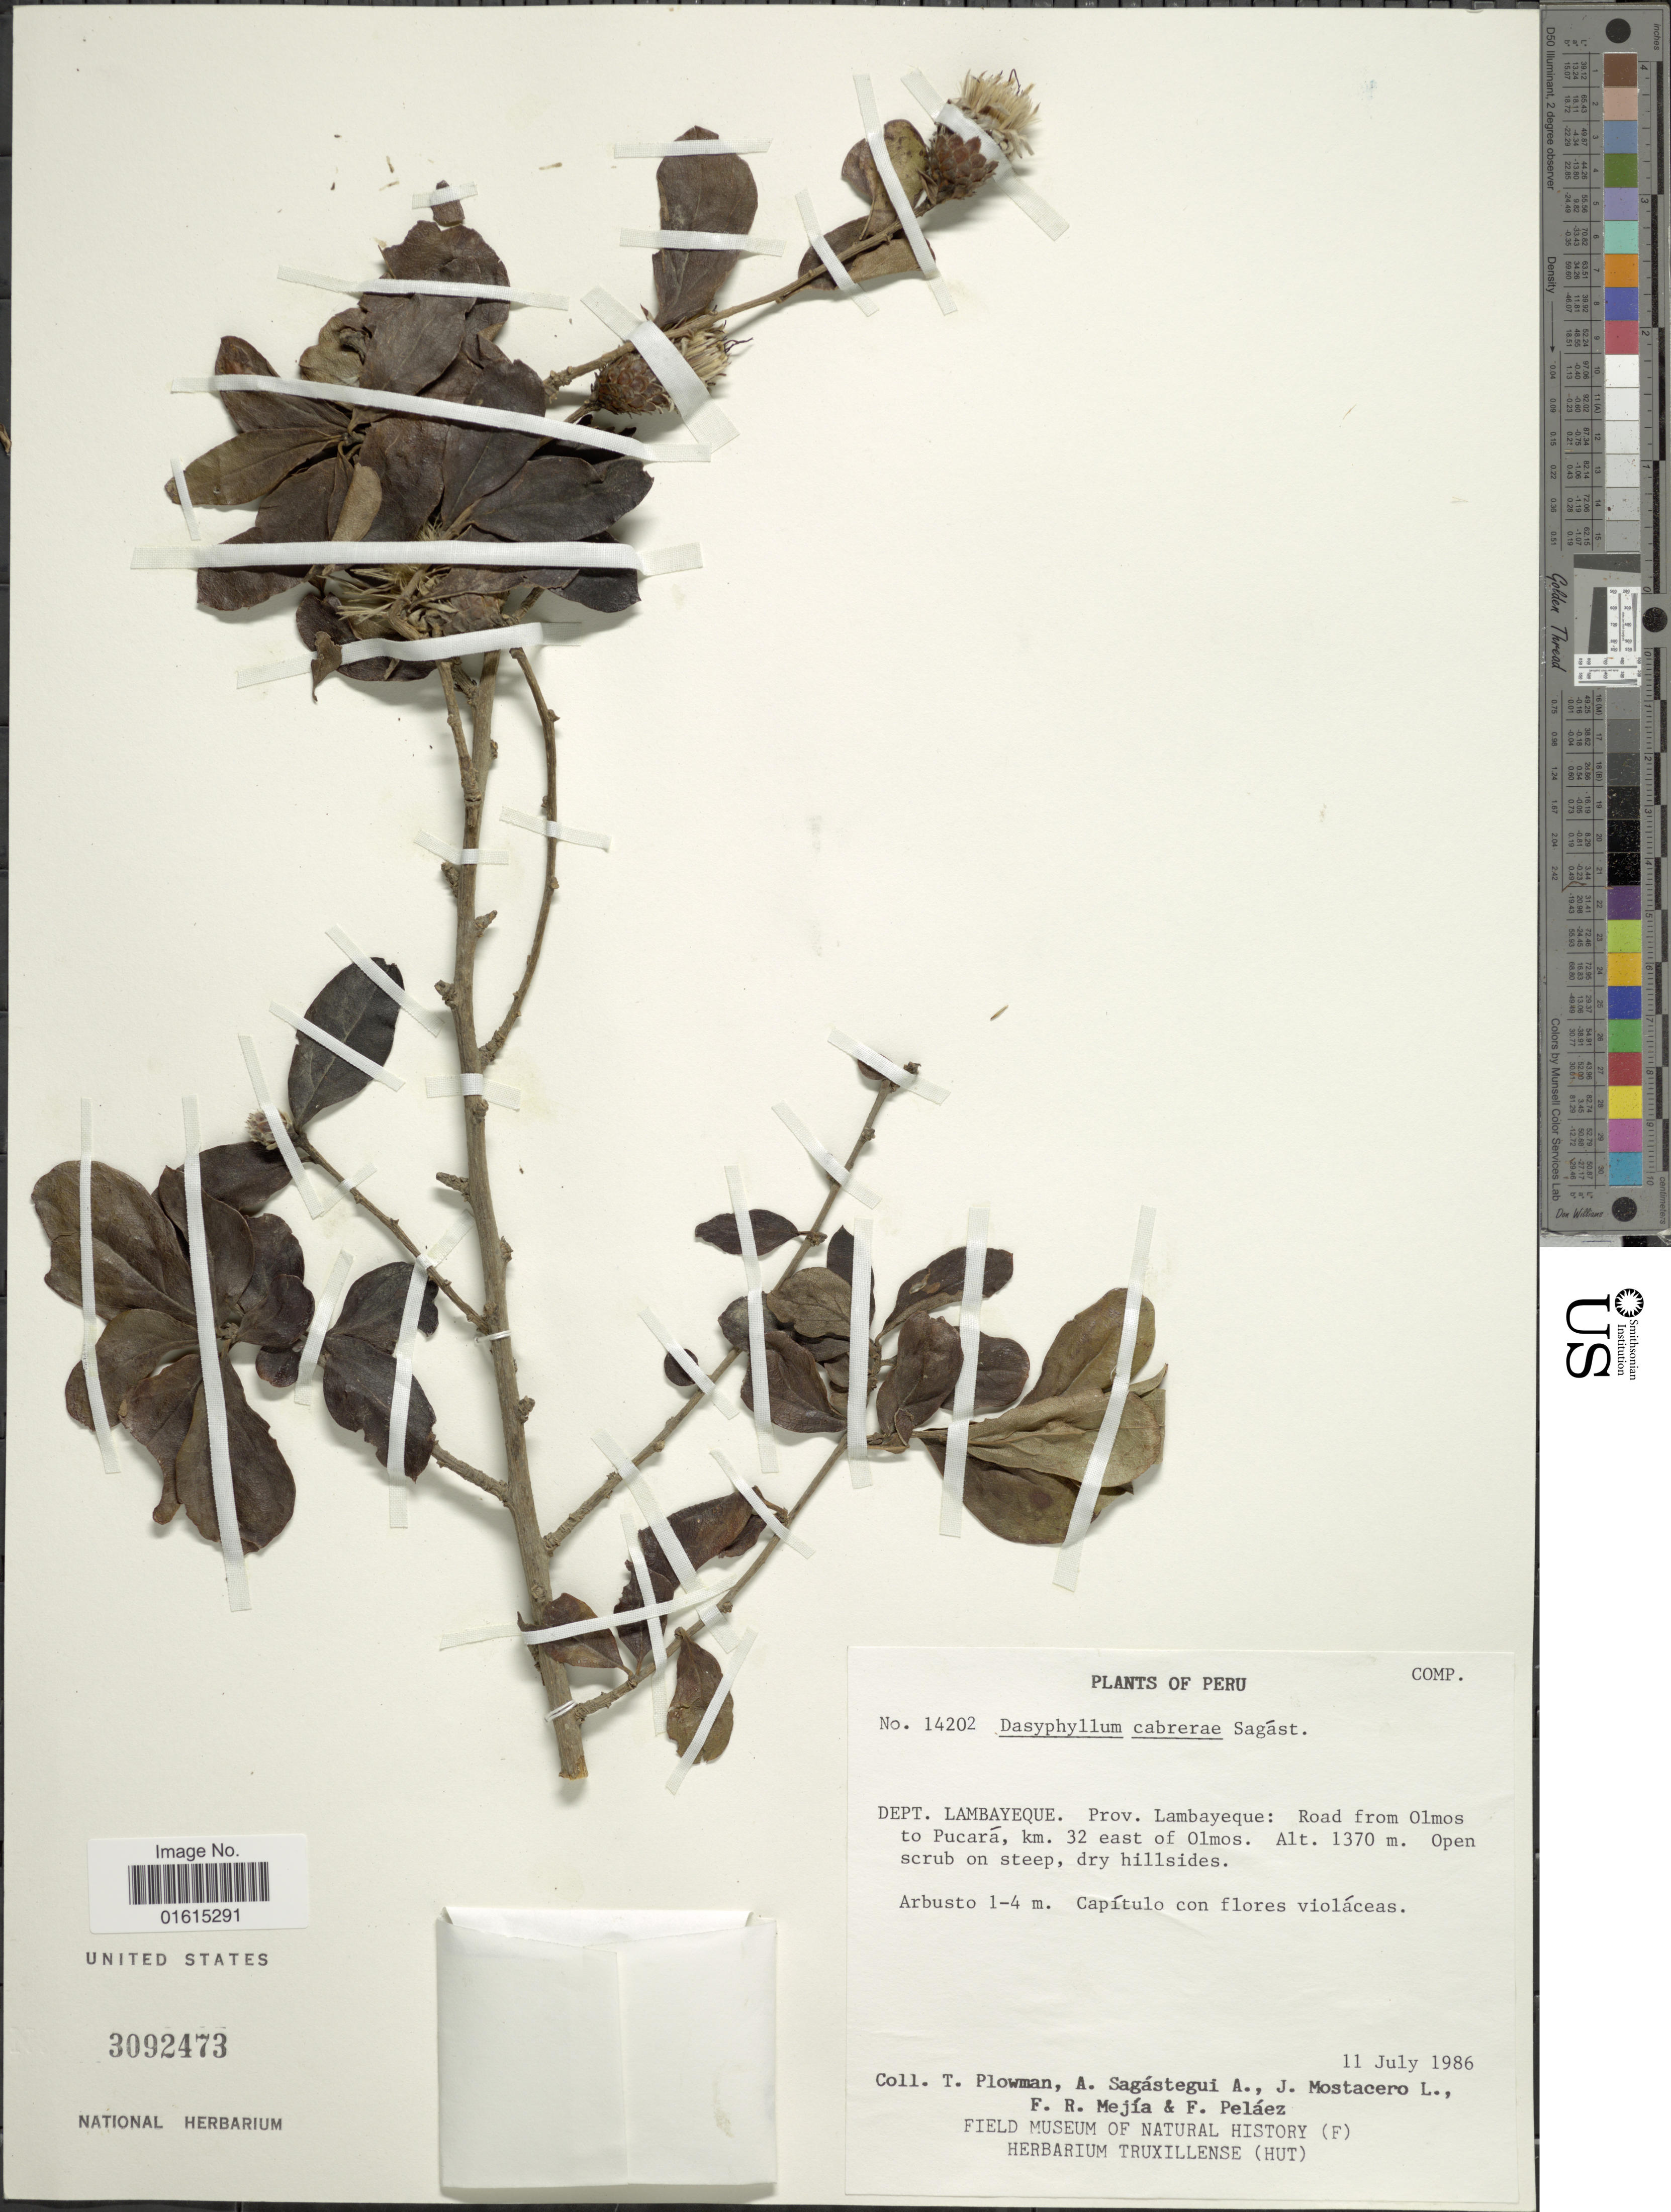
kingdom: Plantae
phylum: Tracheophyta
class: Magnoliopsida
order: Asterales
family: Asteraceae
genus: Dasyphyllum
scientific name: Dasyphyllum cabrerae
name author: Sagást.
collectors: T. Plowman, A. Sagástegui A., J. Mostacero L., F. R. Mejia & F. Pelaez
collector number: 14202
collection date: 1986-07-11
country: Peru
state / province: Lambayeque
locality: Dept. Lambayeque, Prov. Lambayeque, road from Olmos to Pucara, km 32 east of Olmos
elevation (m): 1370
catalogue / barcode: US 3092473